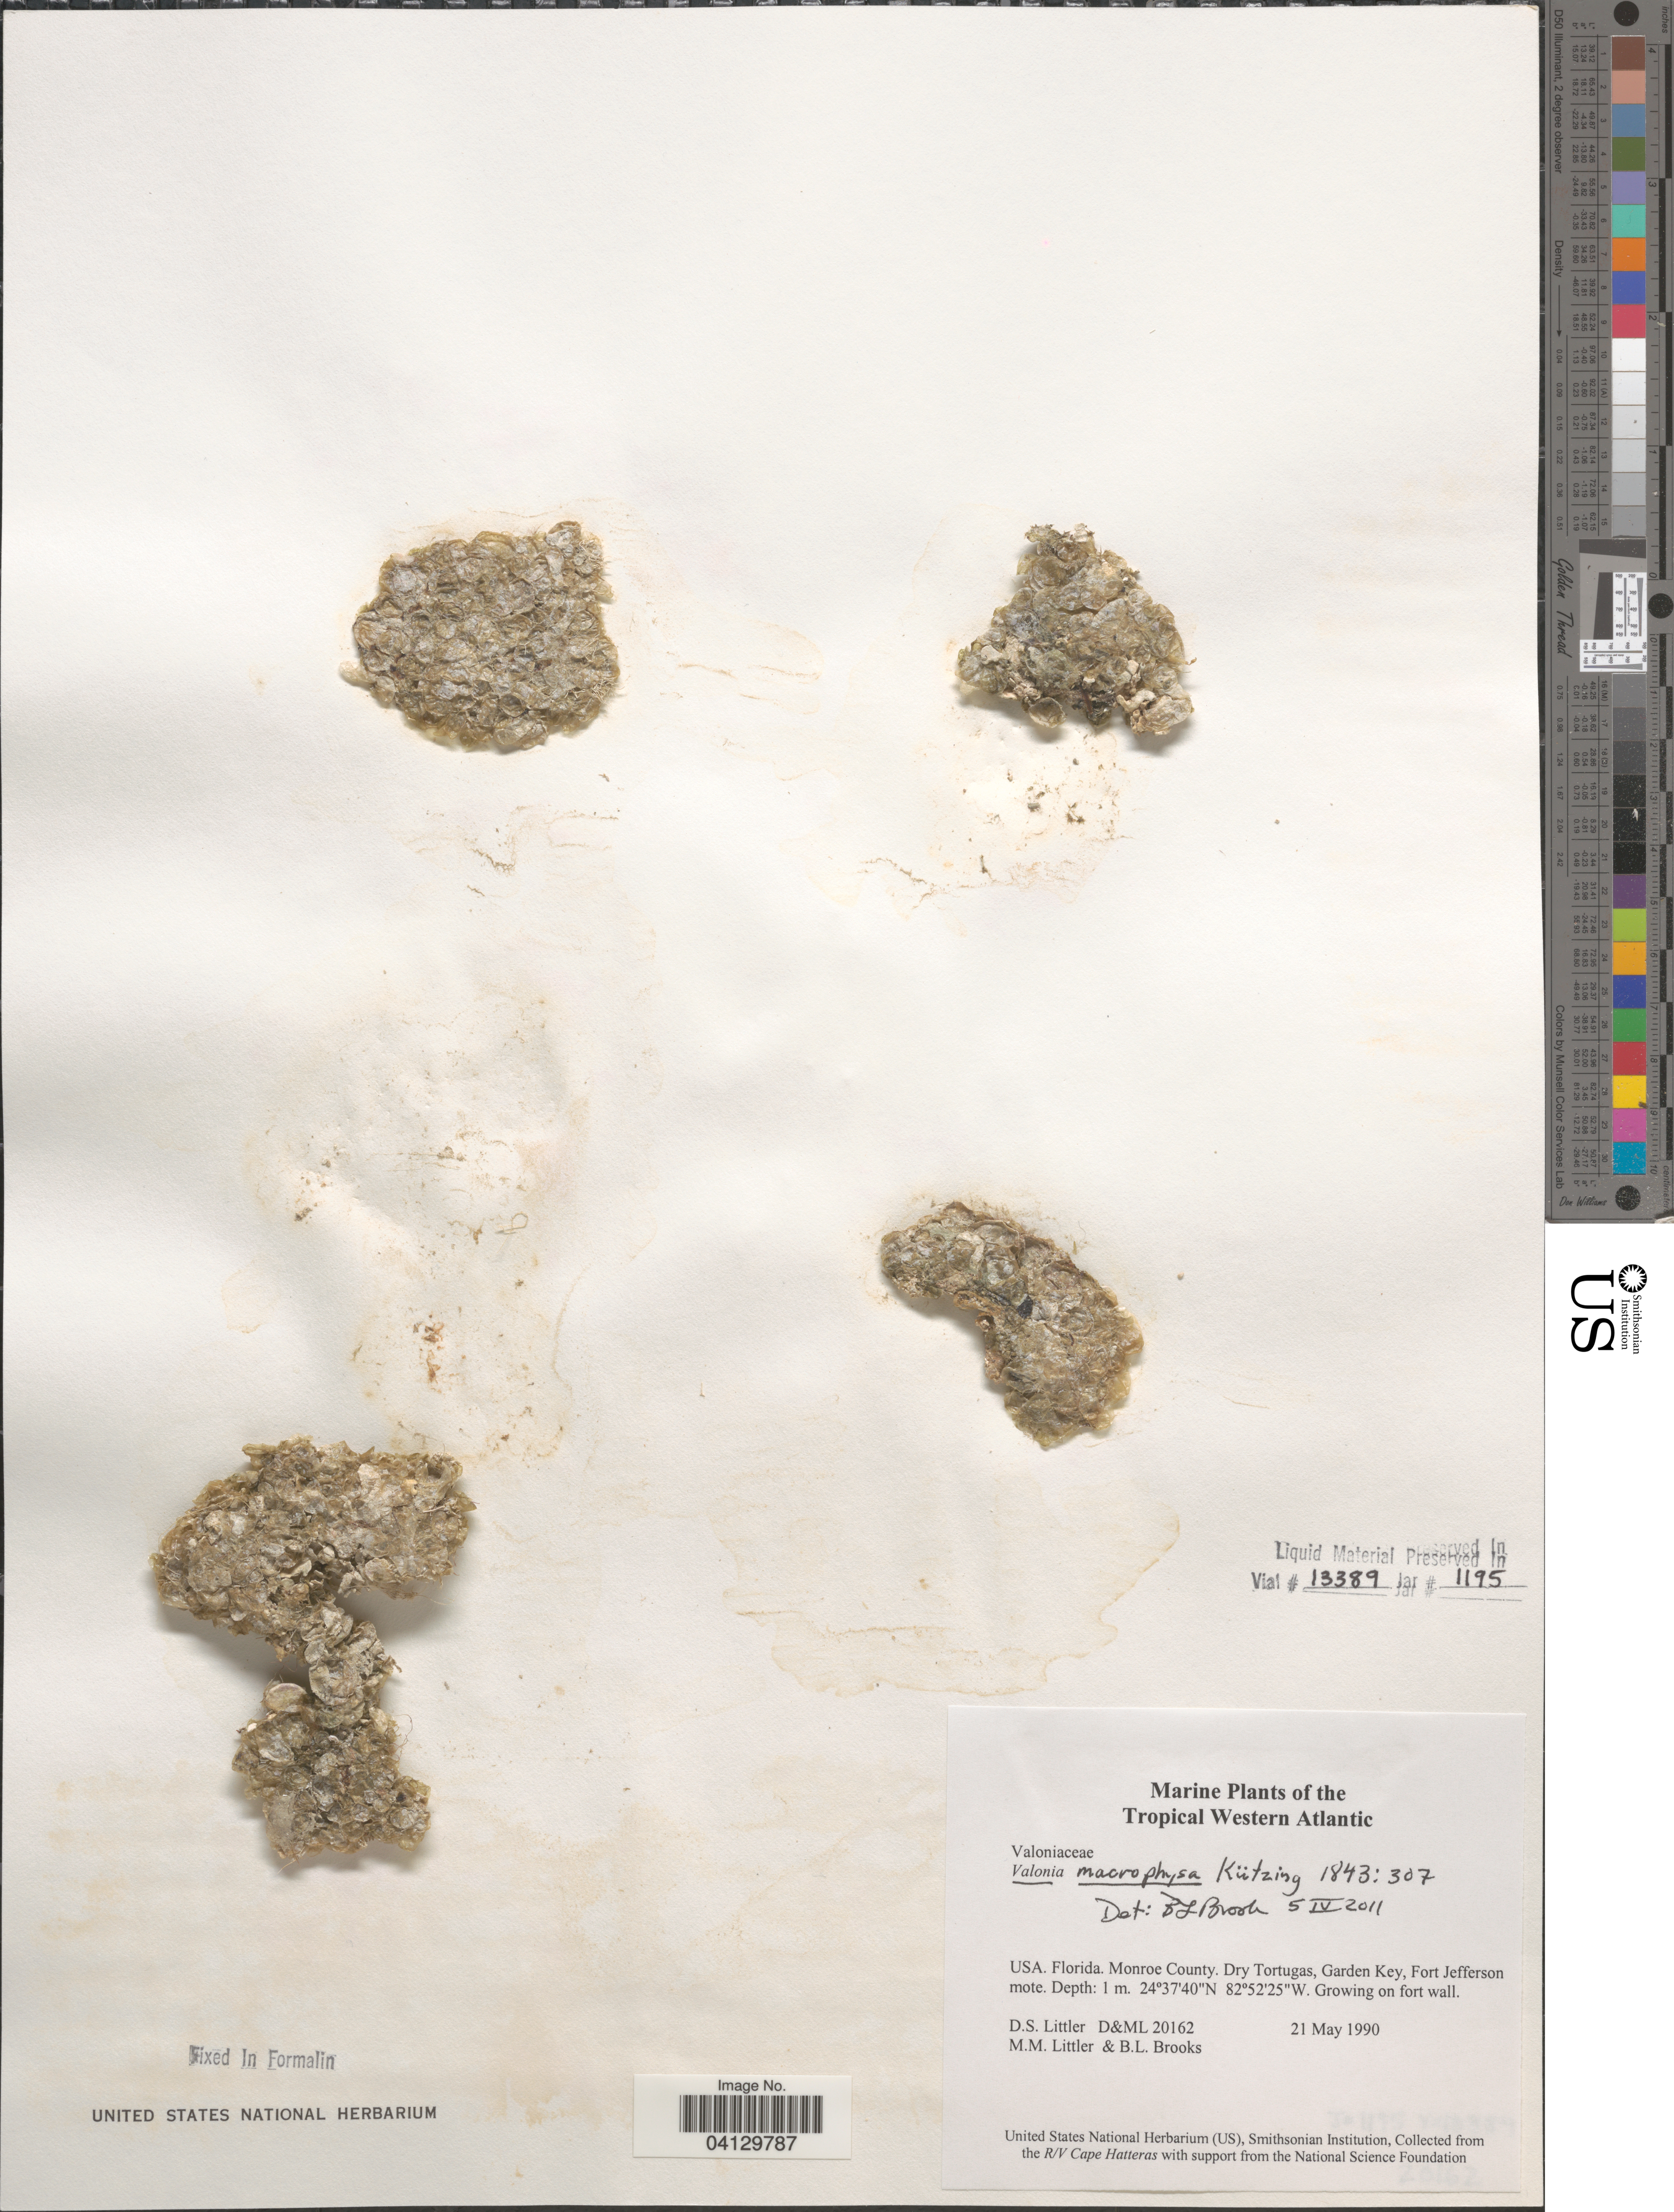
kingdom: Plantae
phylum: Chlorophyta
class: Ulvophyceae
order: Siphonocladales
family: Valoniaceae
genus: Valonia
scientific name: Valonia macrophysa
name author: Kütz.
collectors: D. S. Littler & B. Brooks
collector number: D&ML20162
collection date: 1990-05-21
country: United States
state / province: Florida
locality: Tropical Western Atlantic. Monroe County. Dry Tortugas, Garden Key, Fort Jefferson mote.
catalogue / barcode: US 329108